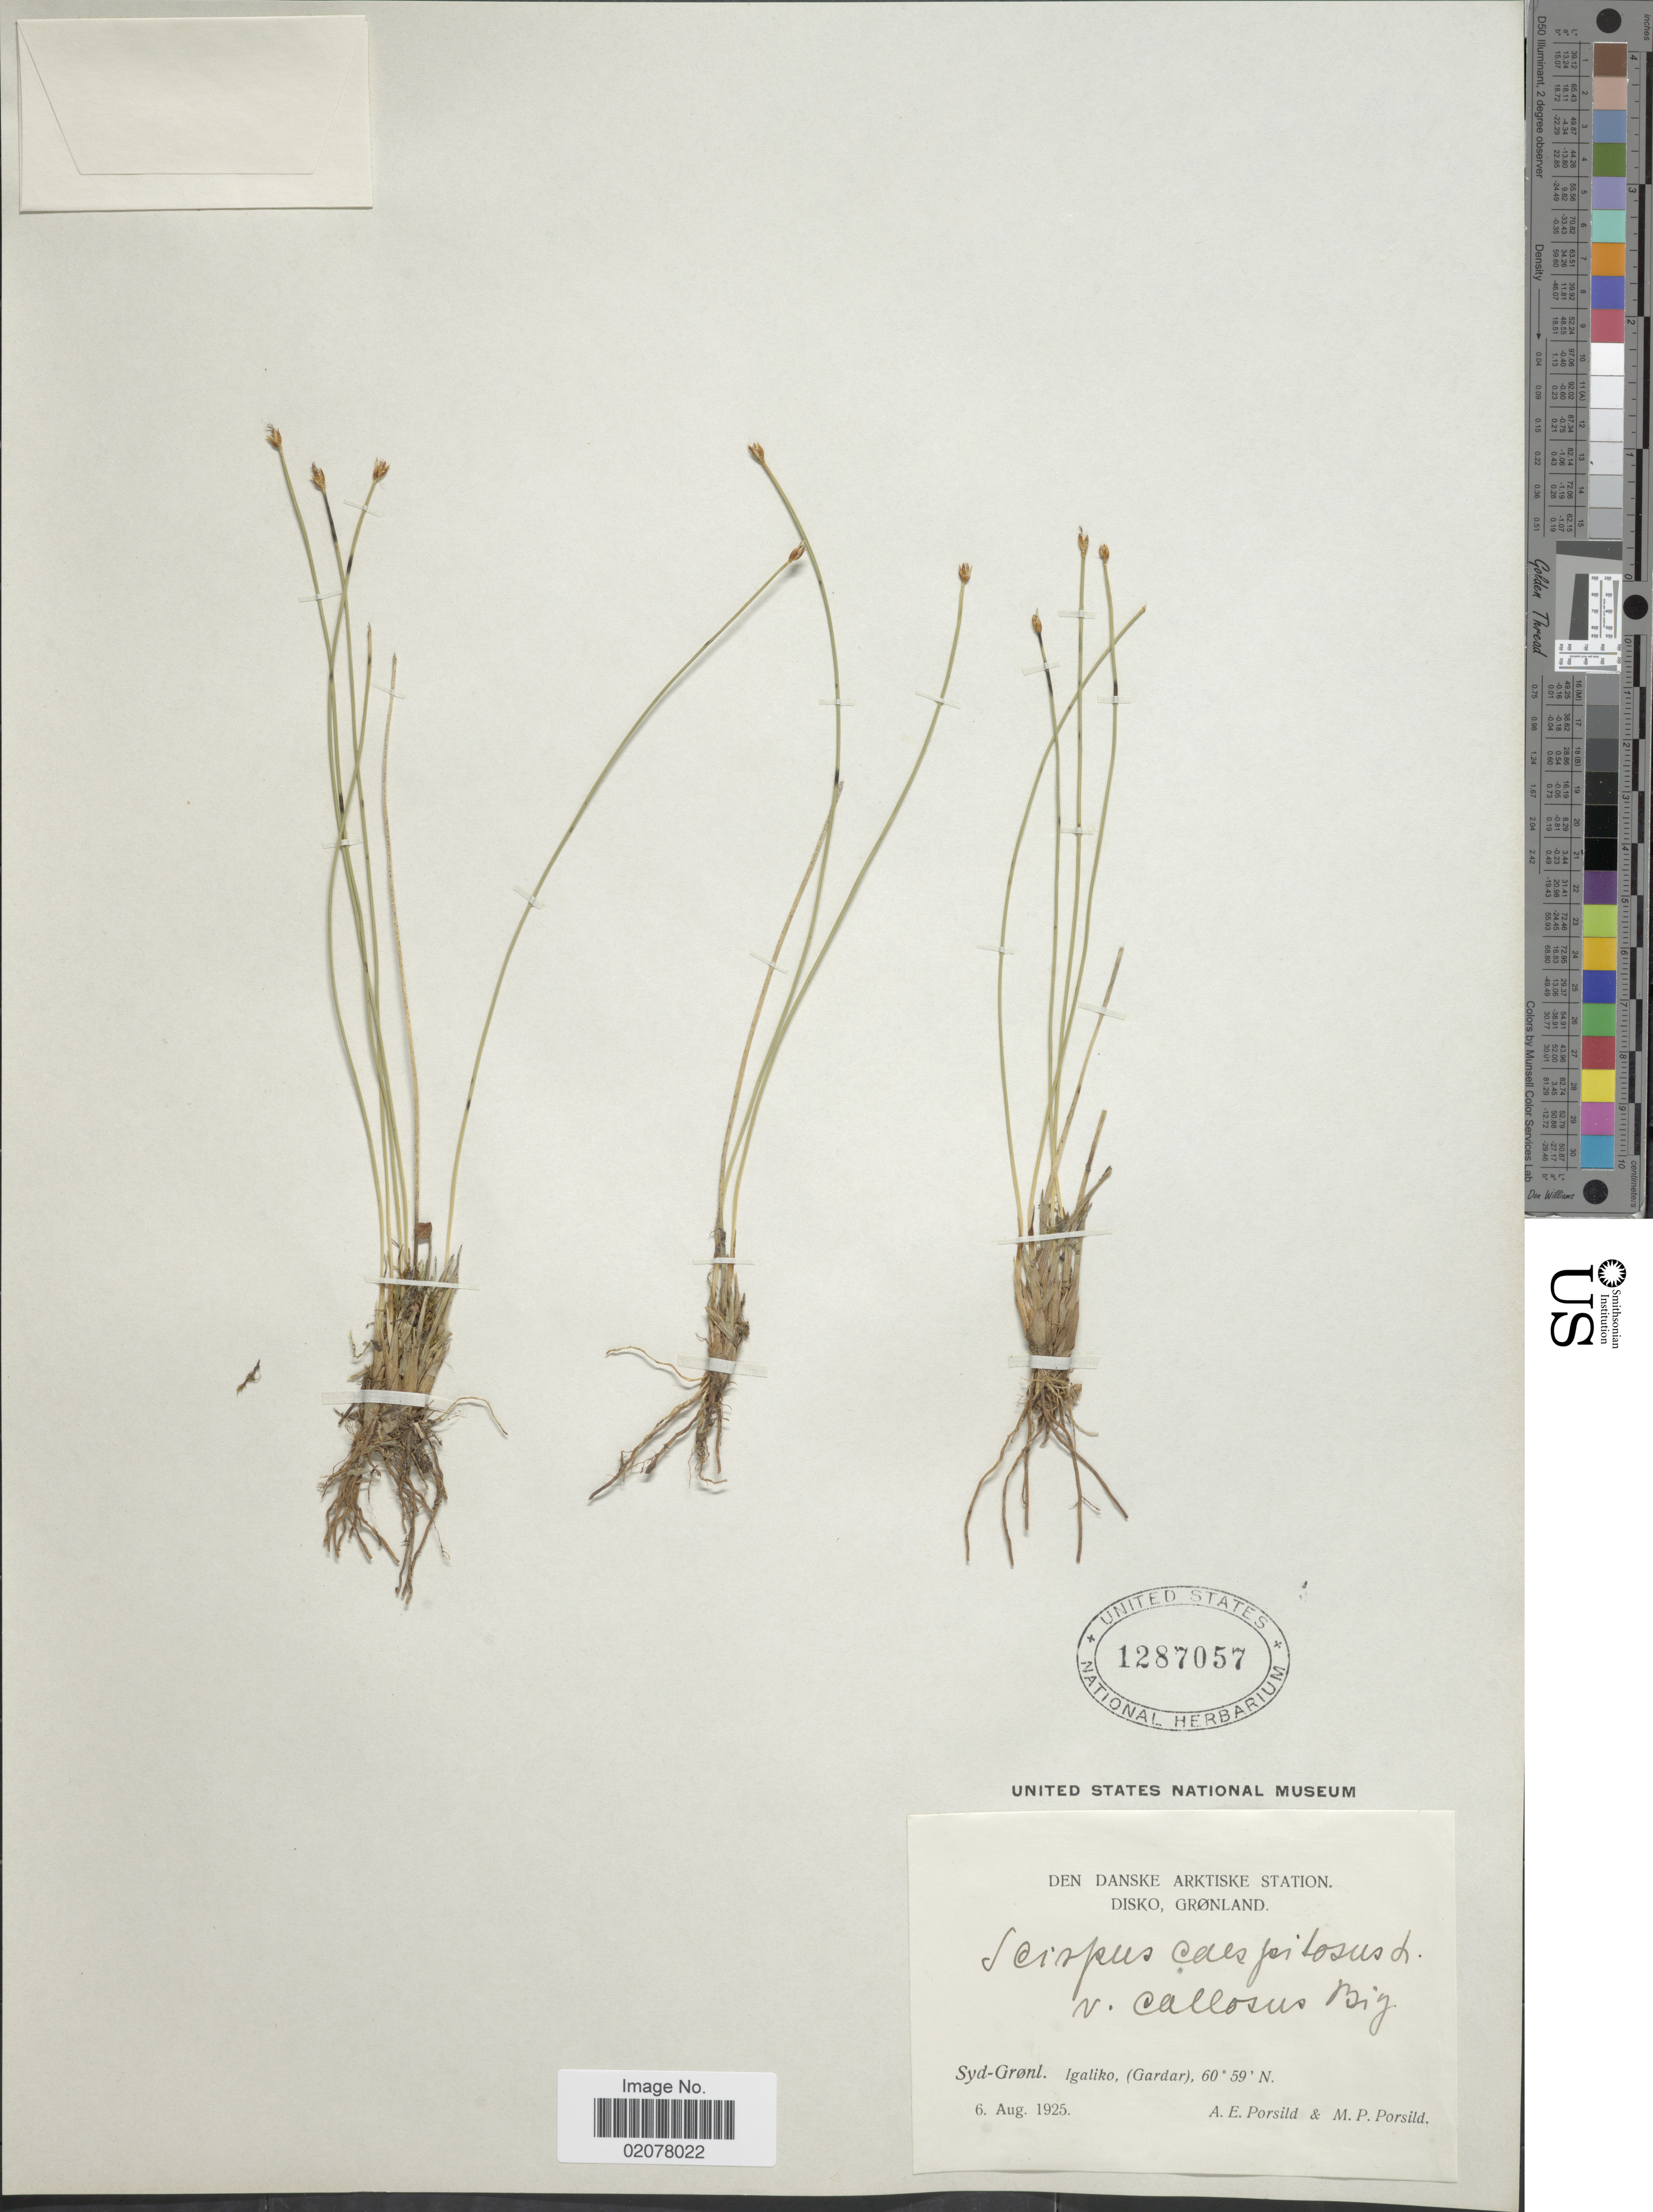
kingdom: Plantae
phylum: Tracheophyta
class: Liliopsida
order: Poales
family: Cyperaceae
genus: Trichophorum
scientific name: Trichophorum cespitosum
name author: (L.) Hartm.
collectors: A. E. Porsild & M. P. Porsild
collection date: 1925-08-06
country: Greenland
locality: Den Danske Arktiske Station. Disko, Grønland. Syd-Grønl. Igaliko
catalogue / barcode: US 1287057